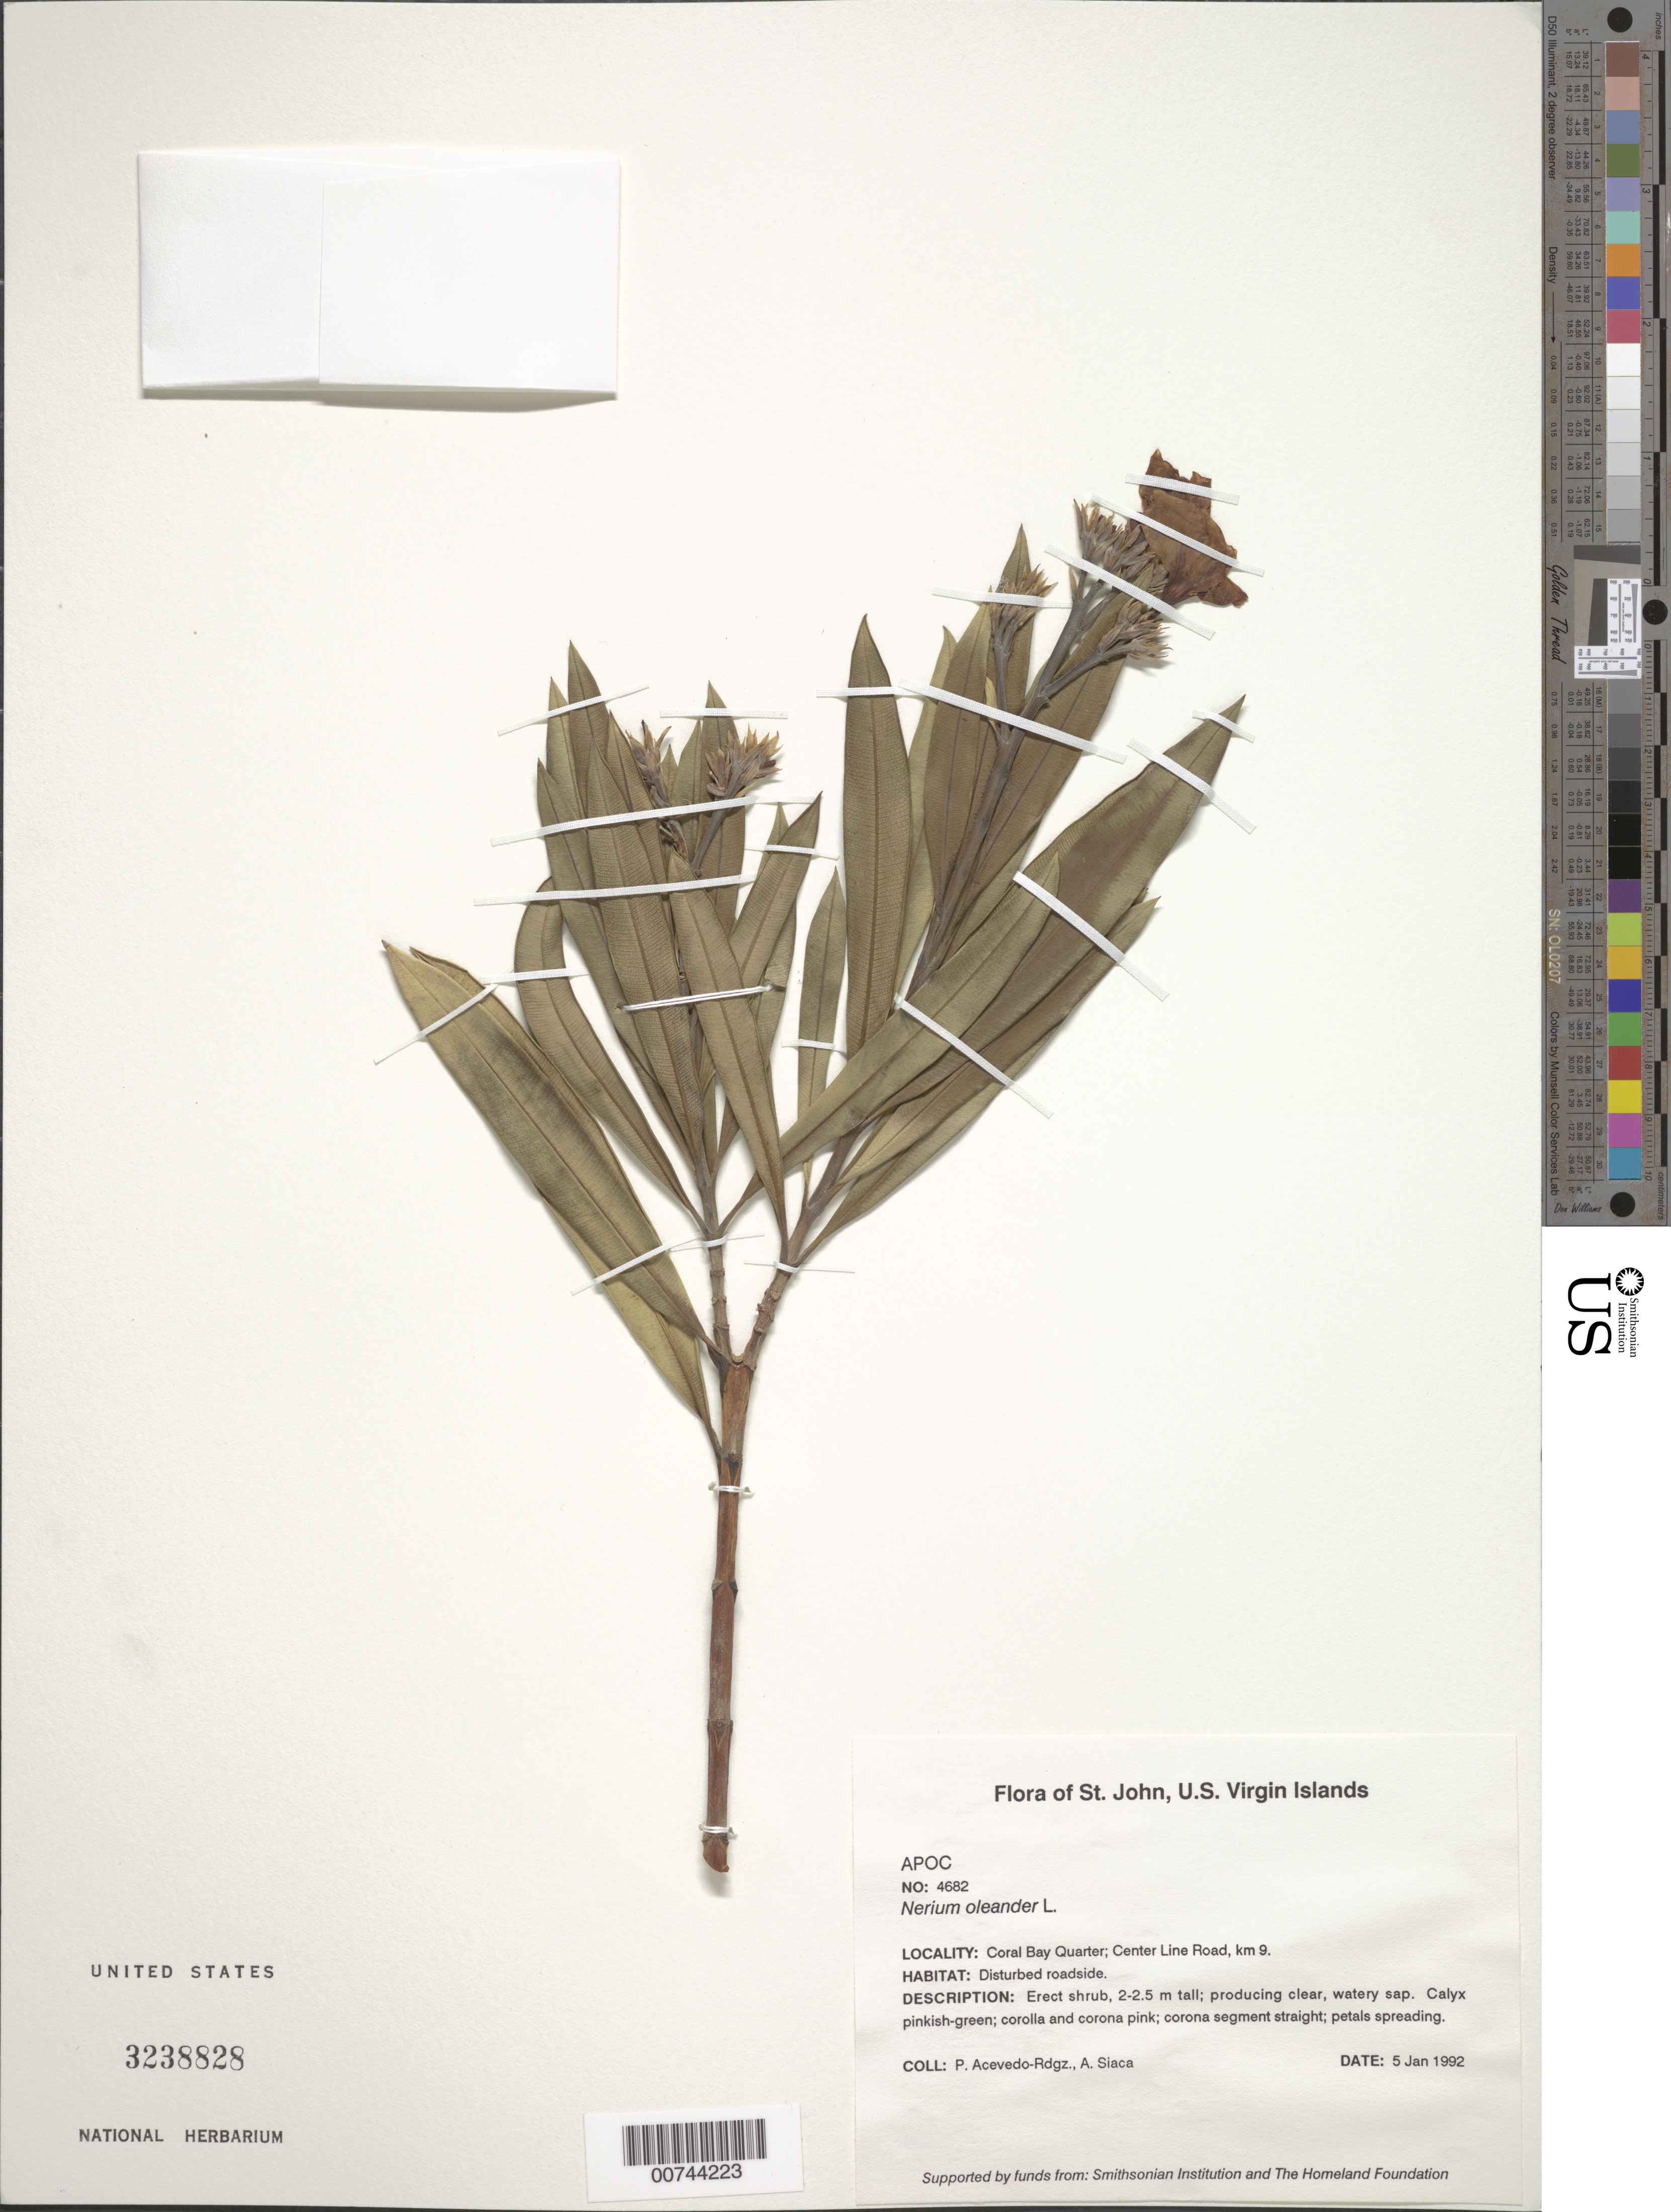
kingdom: Plantae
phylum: Tracheophyta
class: Magnoliopsida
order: Gentianales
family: Apocynaceae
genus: Nerium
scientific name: Nerium oleander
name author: L.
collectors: P. Acevedo-Rodr. & A. Siaca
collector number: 4682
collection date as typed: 05 Jan 1992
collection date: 1992-01-05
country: U.S. Virgin Islands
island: St. John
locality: Coral Bay Quarter; Center Line Road, km 9.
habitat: Disturbed roadside.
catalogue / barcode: US 3238828